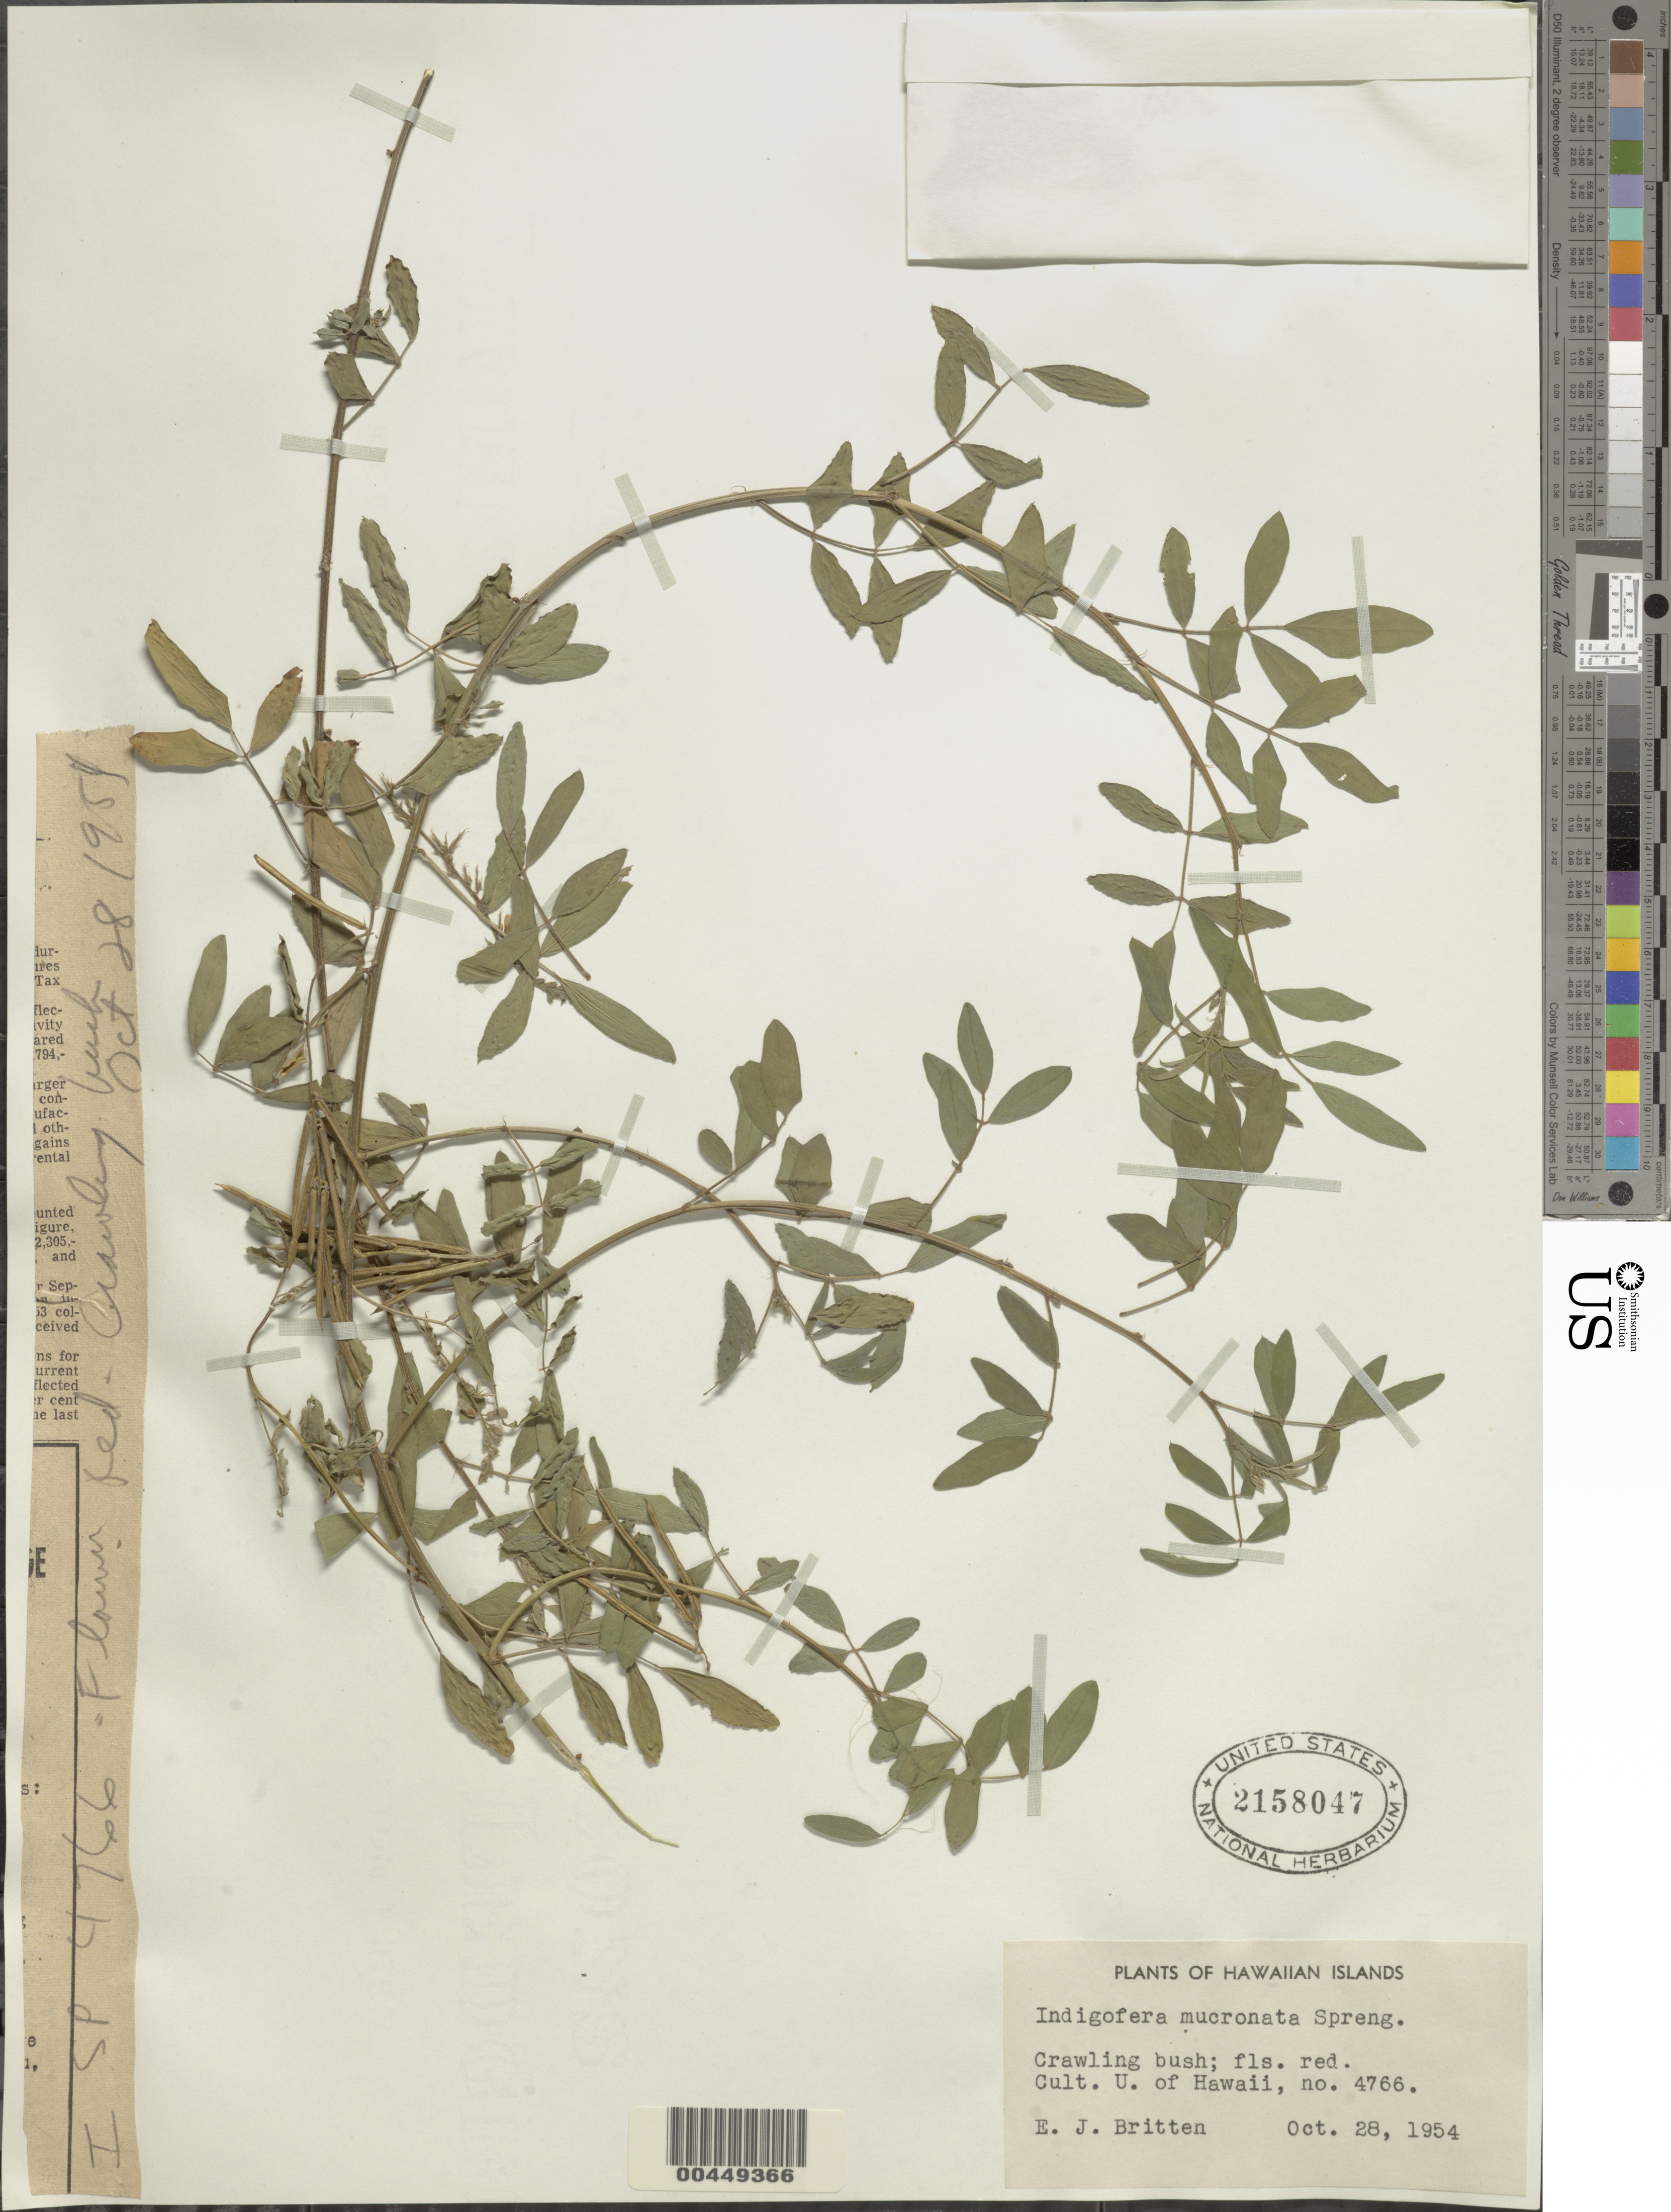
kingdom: Plantae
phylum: Tracheophyta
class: Magnoliopsida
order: Fabales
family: Fabaceae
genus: Indigofera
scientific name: Indigofera mucronata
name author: Lam.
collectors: E. Britten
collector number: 4766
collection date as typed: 28 Oct 1954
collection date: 1954-10-28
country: United States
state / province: Hawaii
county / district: Hawaii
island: Hawaii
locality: University of Hawaii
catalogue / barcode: US 2158047